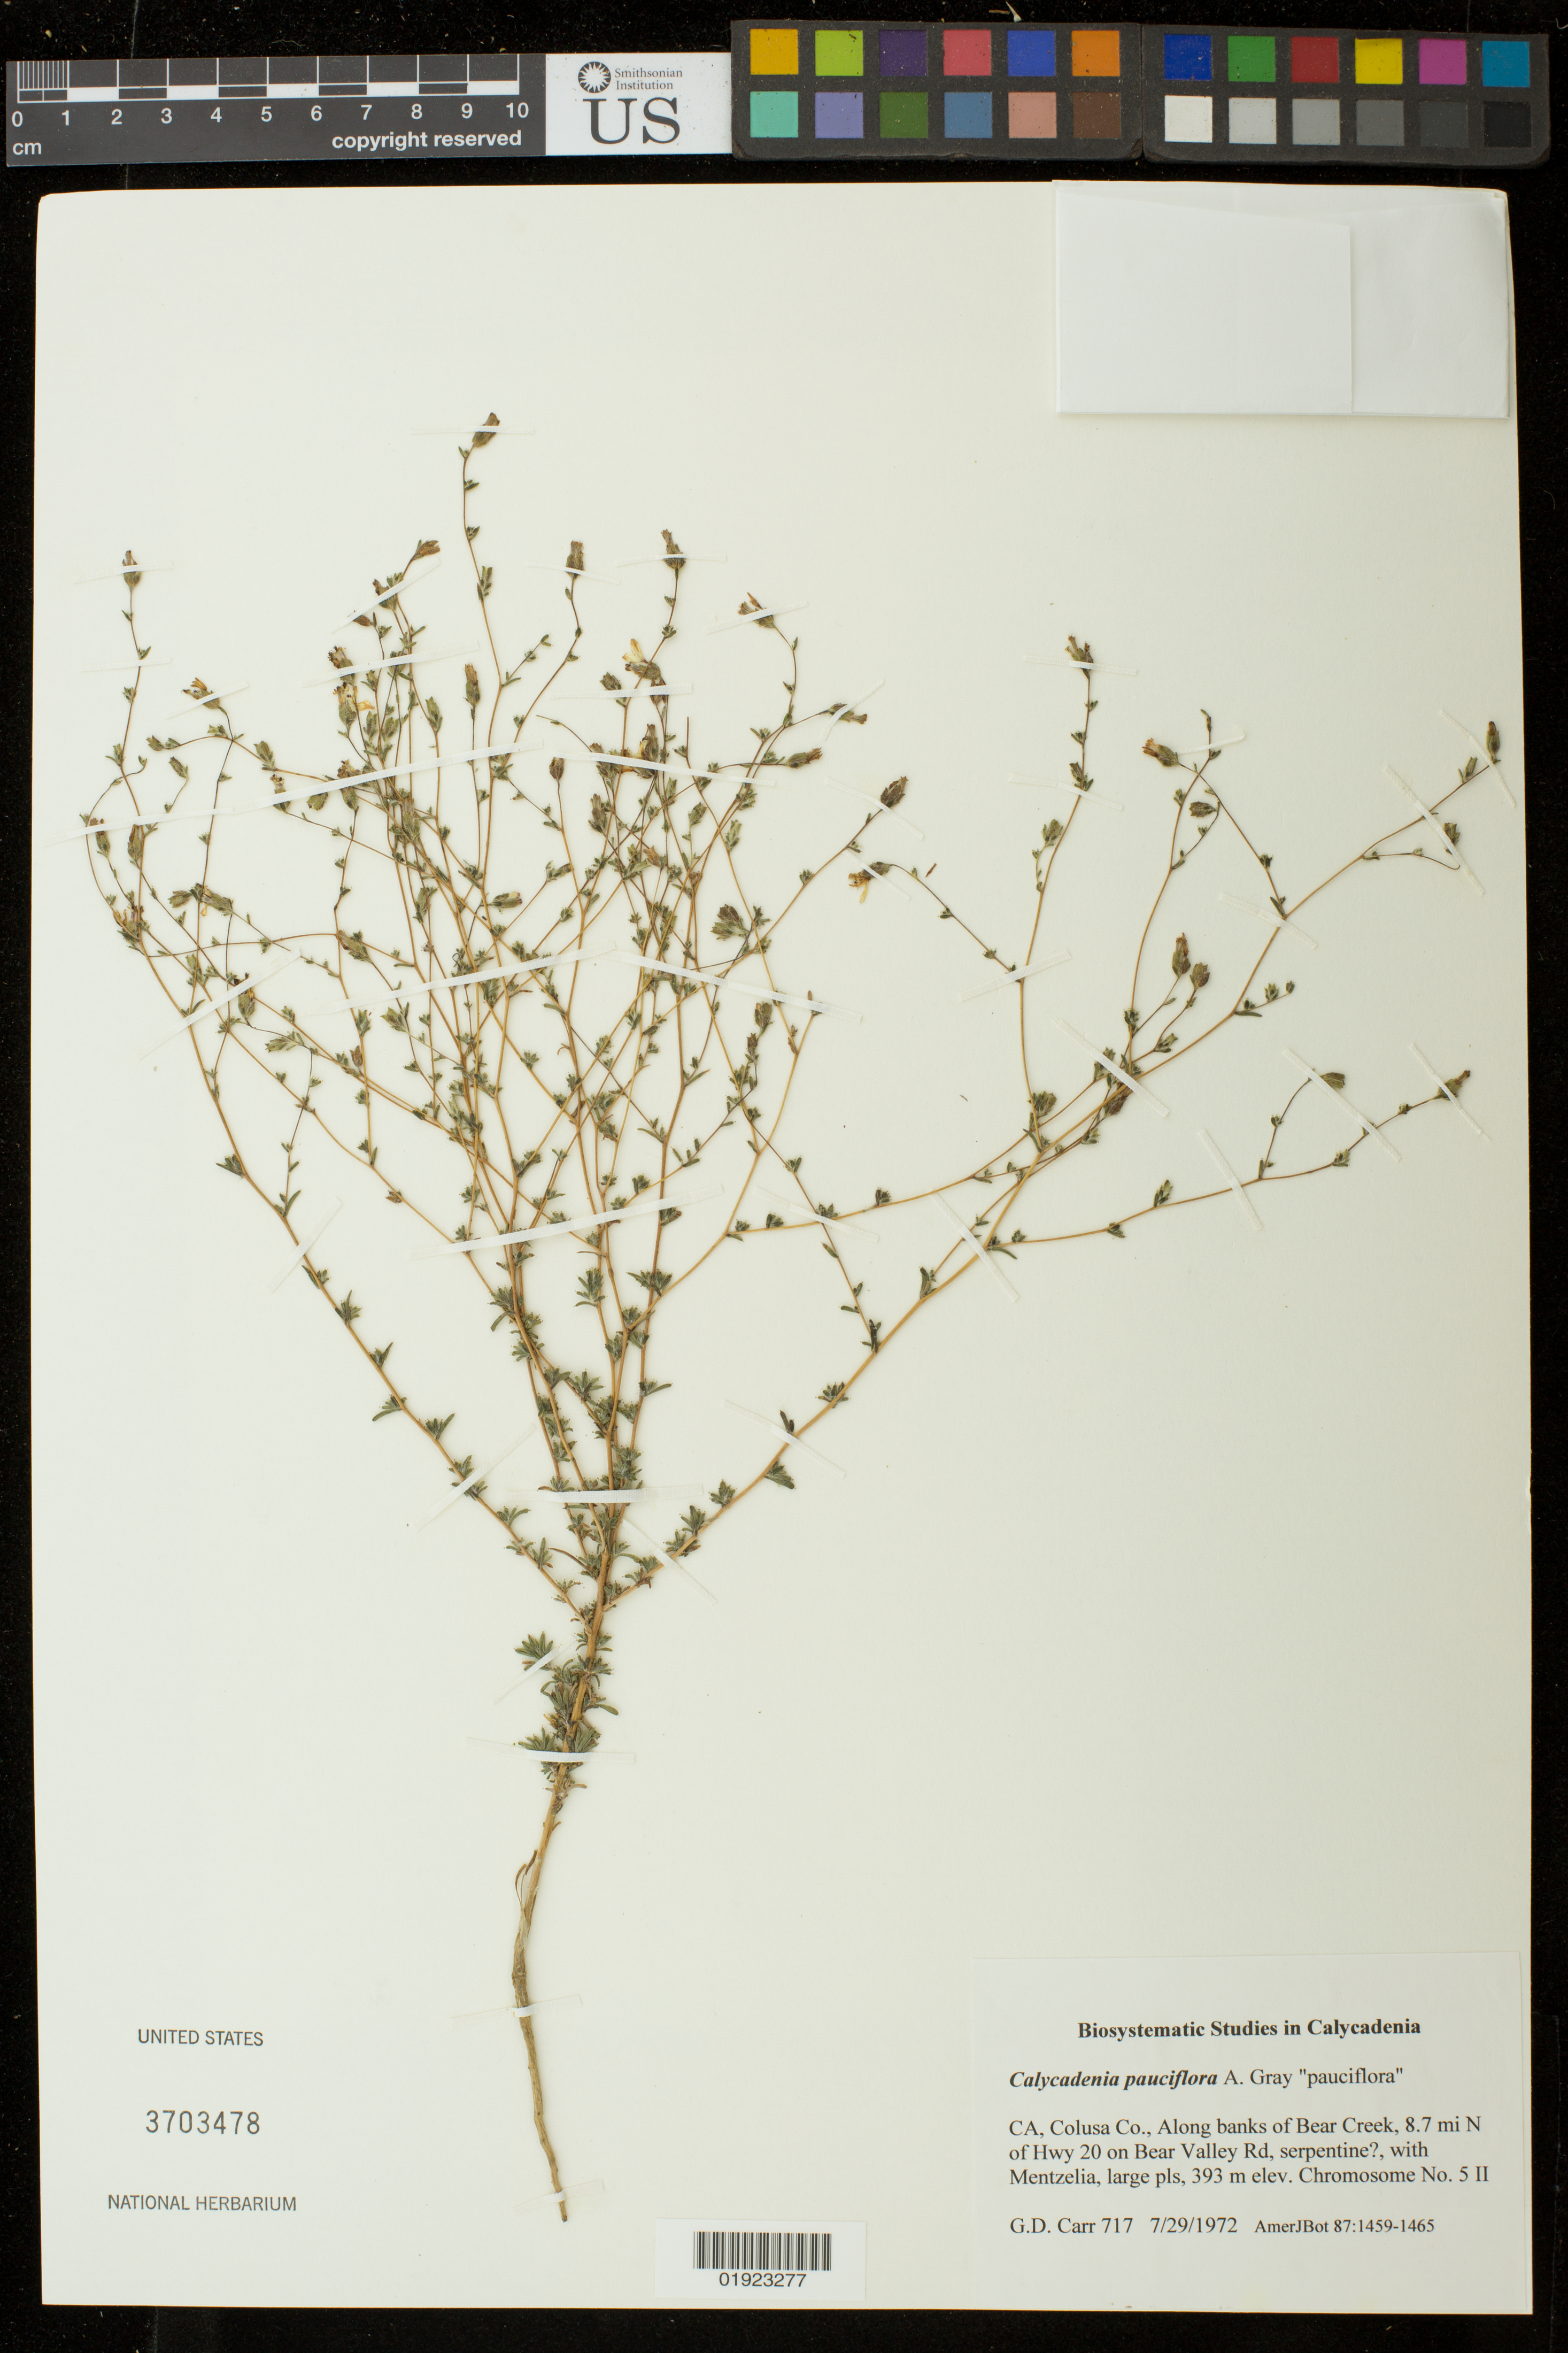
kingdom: Plantae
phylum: Tracheophyta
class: Magnoliopsida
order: Asterales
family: Asteraceae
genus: Calycadenia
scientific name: Calycadenia pauciflora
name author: A. Gray in Emory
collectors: G. D. Carr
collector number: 717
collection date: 1972-07-29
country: United States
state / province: California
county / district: Colusa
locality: Along banks of Bear Creek, 8.7 mi N of Hwy 20 on Bear Valley Rd, serpentine?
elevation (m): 393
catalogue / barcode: US 3703478